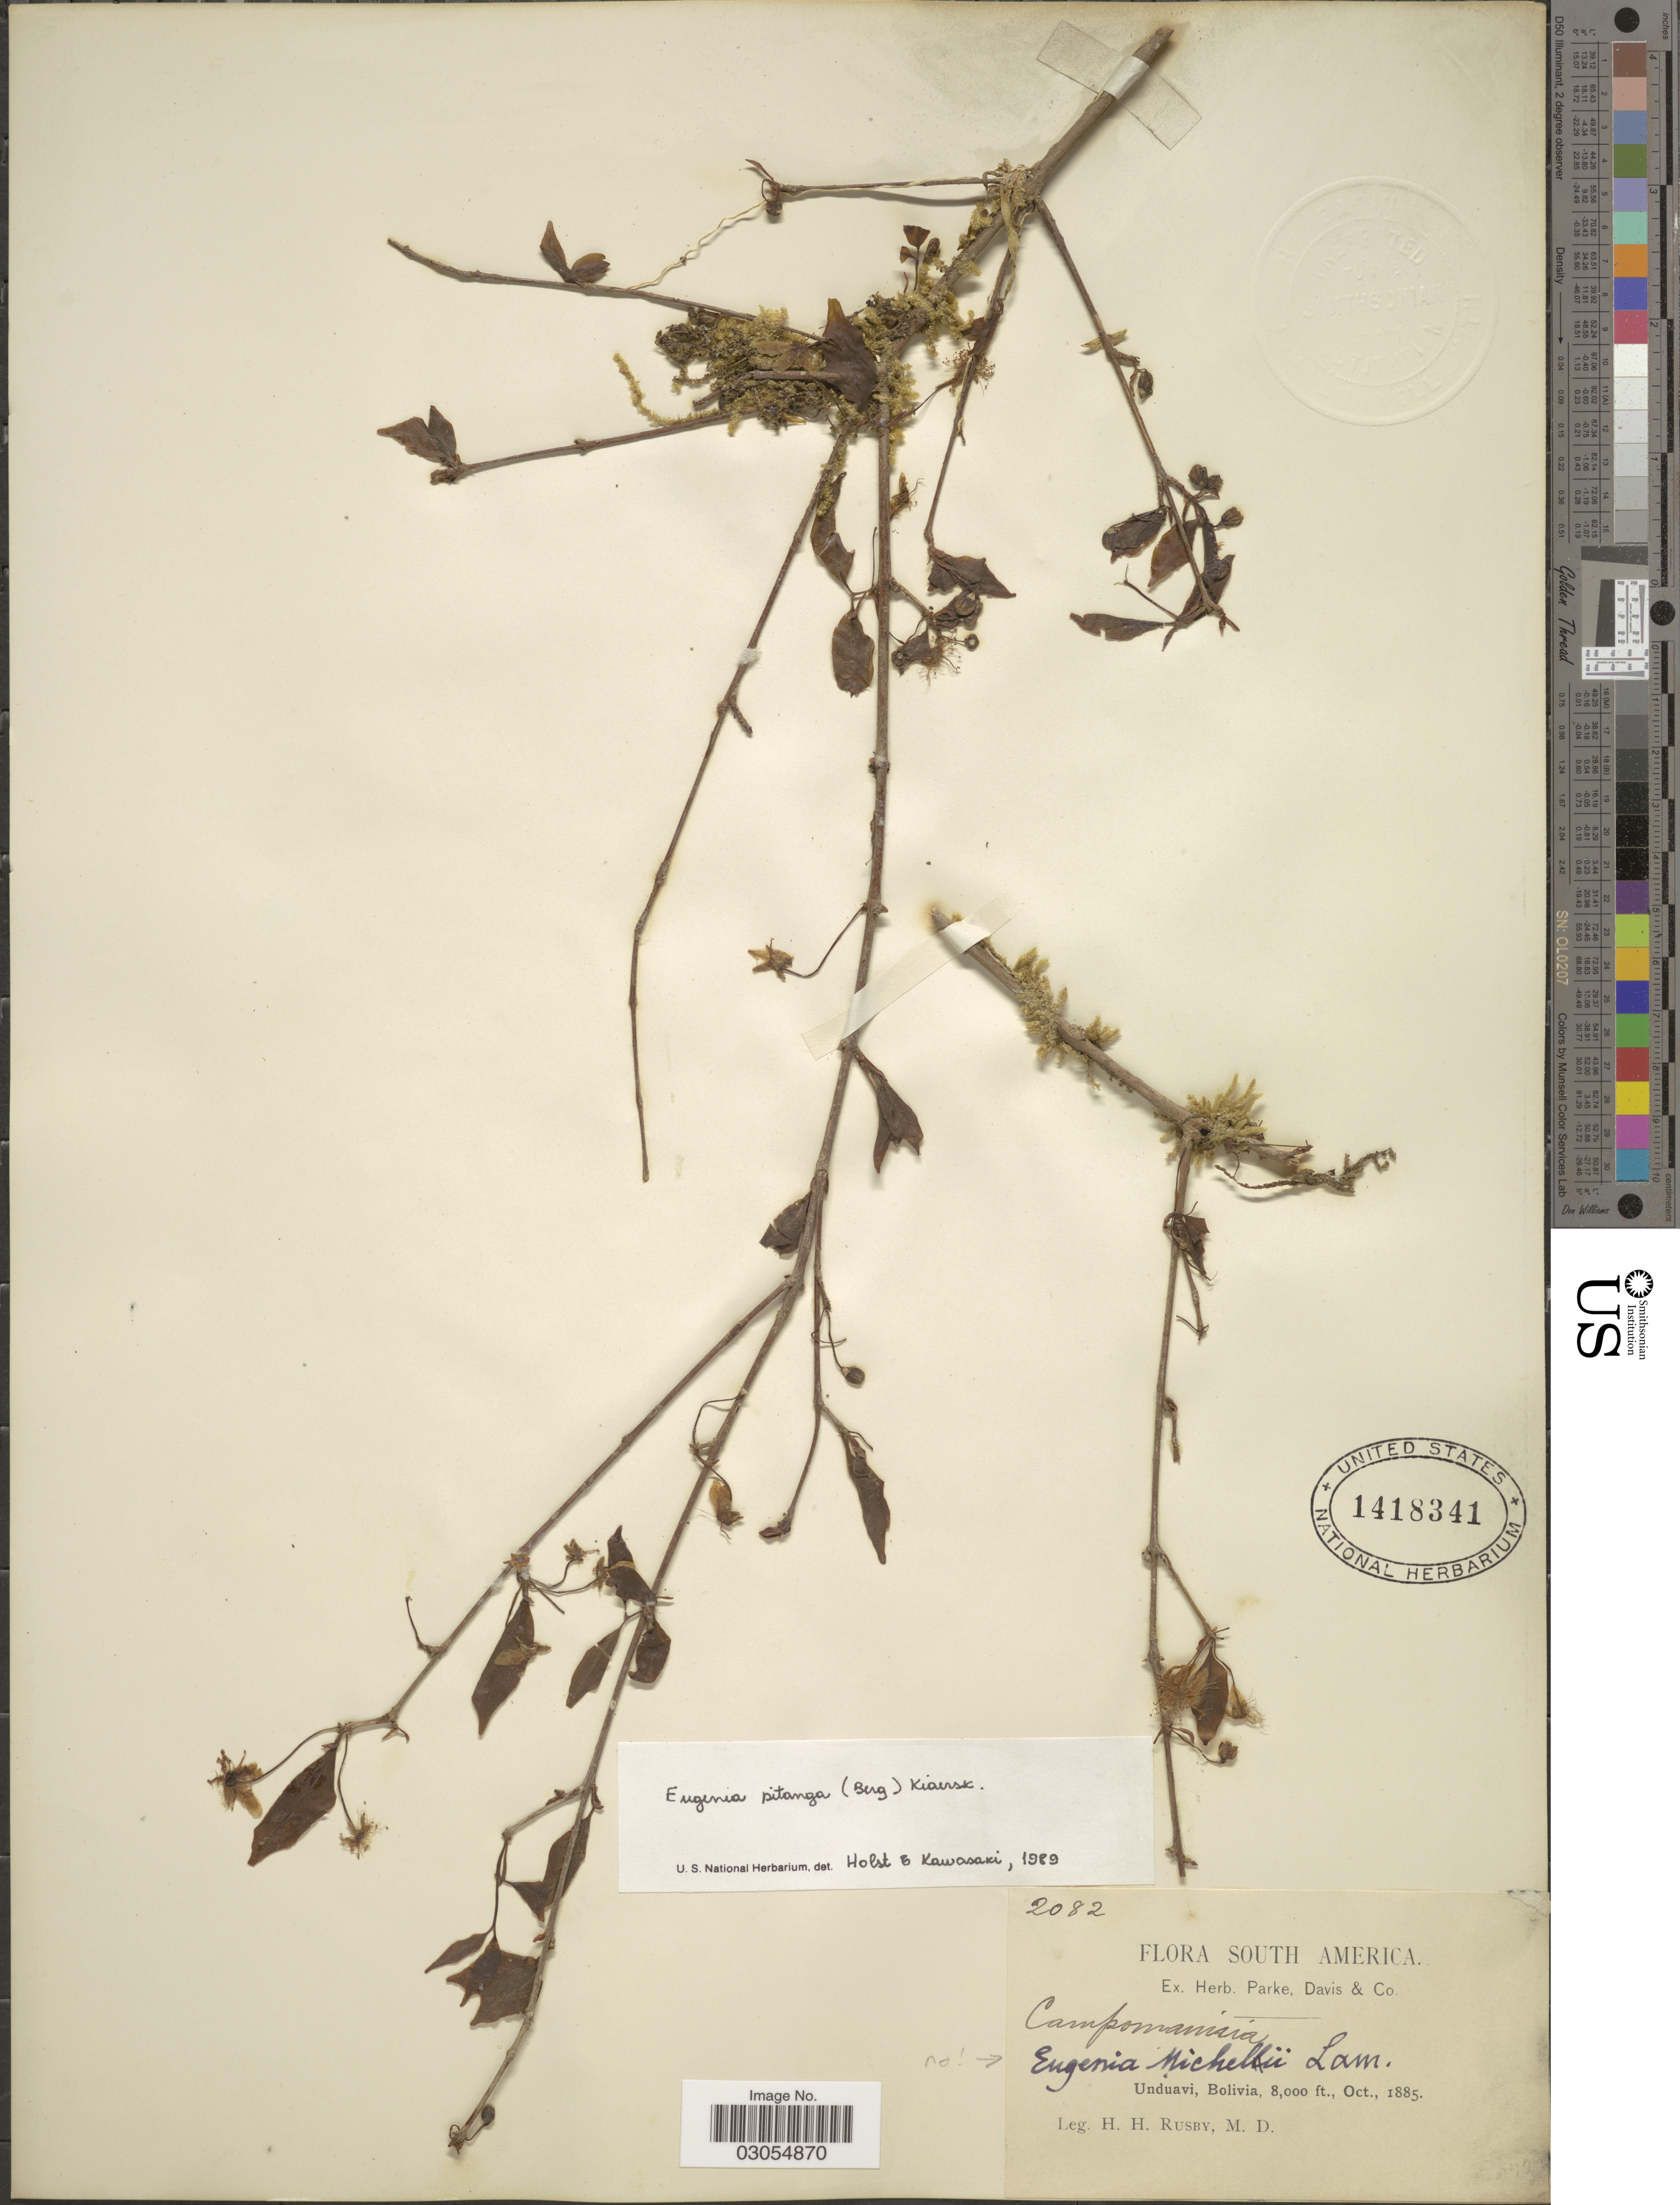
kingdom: Plantae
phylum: Tracheophyta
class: Magnoliopsida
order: Myrtales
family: Myrtaceae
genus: Eugenia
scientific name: Eugenia pitanga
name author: (O. Berg) Nied.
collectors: H. H. Rusby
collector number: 2082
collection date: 1885-10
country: Bolivia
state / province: La Paz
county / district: Nor Yungas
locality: Unduavi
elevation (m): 2438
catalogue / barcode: US 1418341